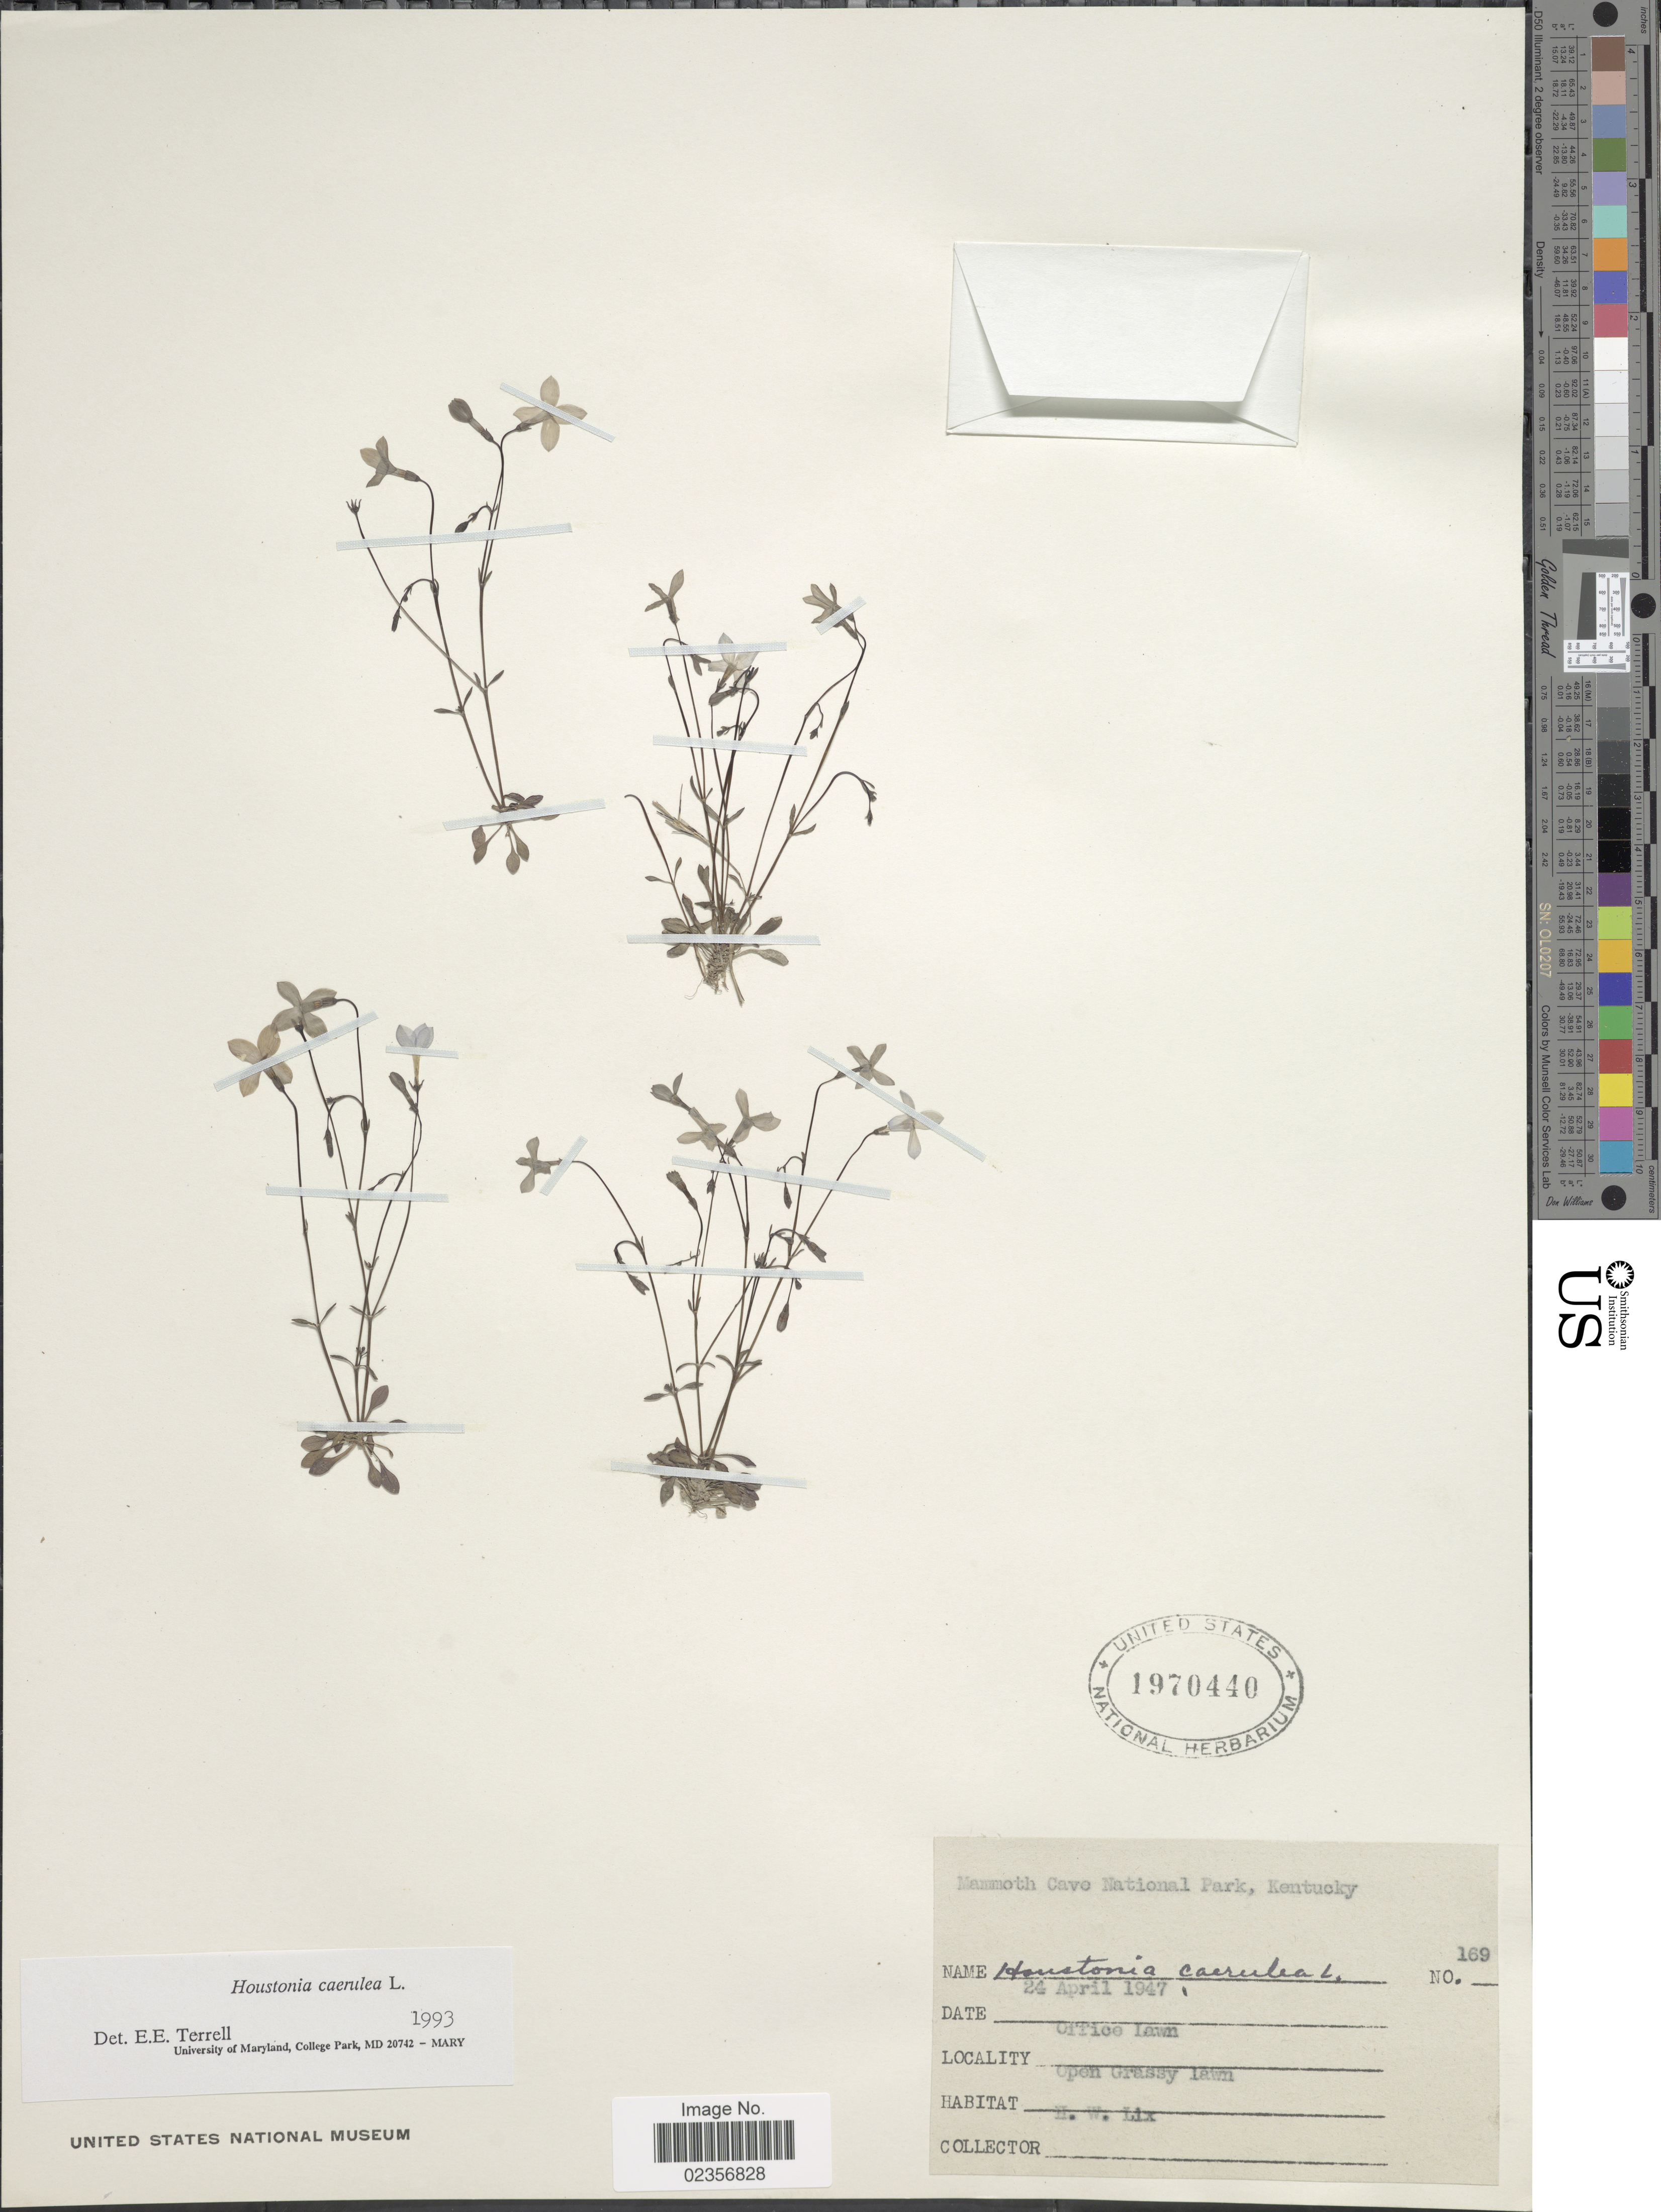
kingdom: Plantae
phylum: Tracheophyta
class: Magnoliopsida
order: Gentianales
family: Rubiaceae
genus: Houstonia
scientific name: Houstonia caerulea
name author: L.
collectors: H. W. Lix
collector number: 169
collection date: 1947-04-24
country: United States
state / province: Kentucky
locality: Mammoth Cave National Park. Office Lawn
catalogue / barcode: US 1970440